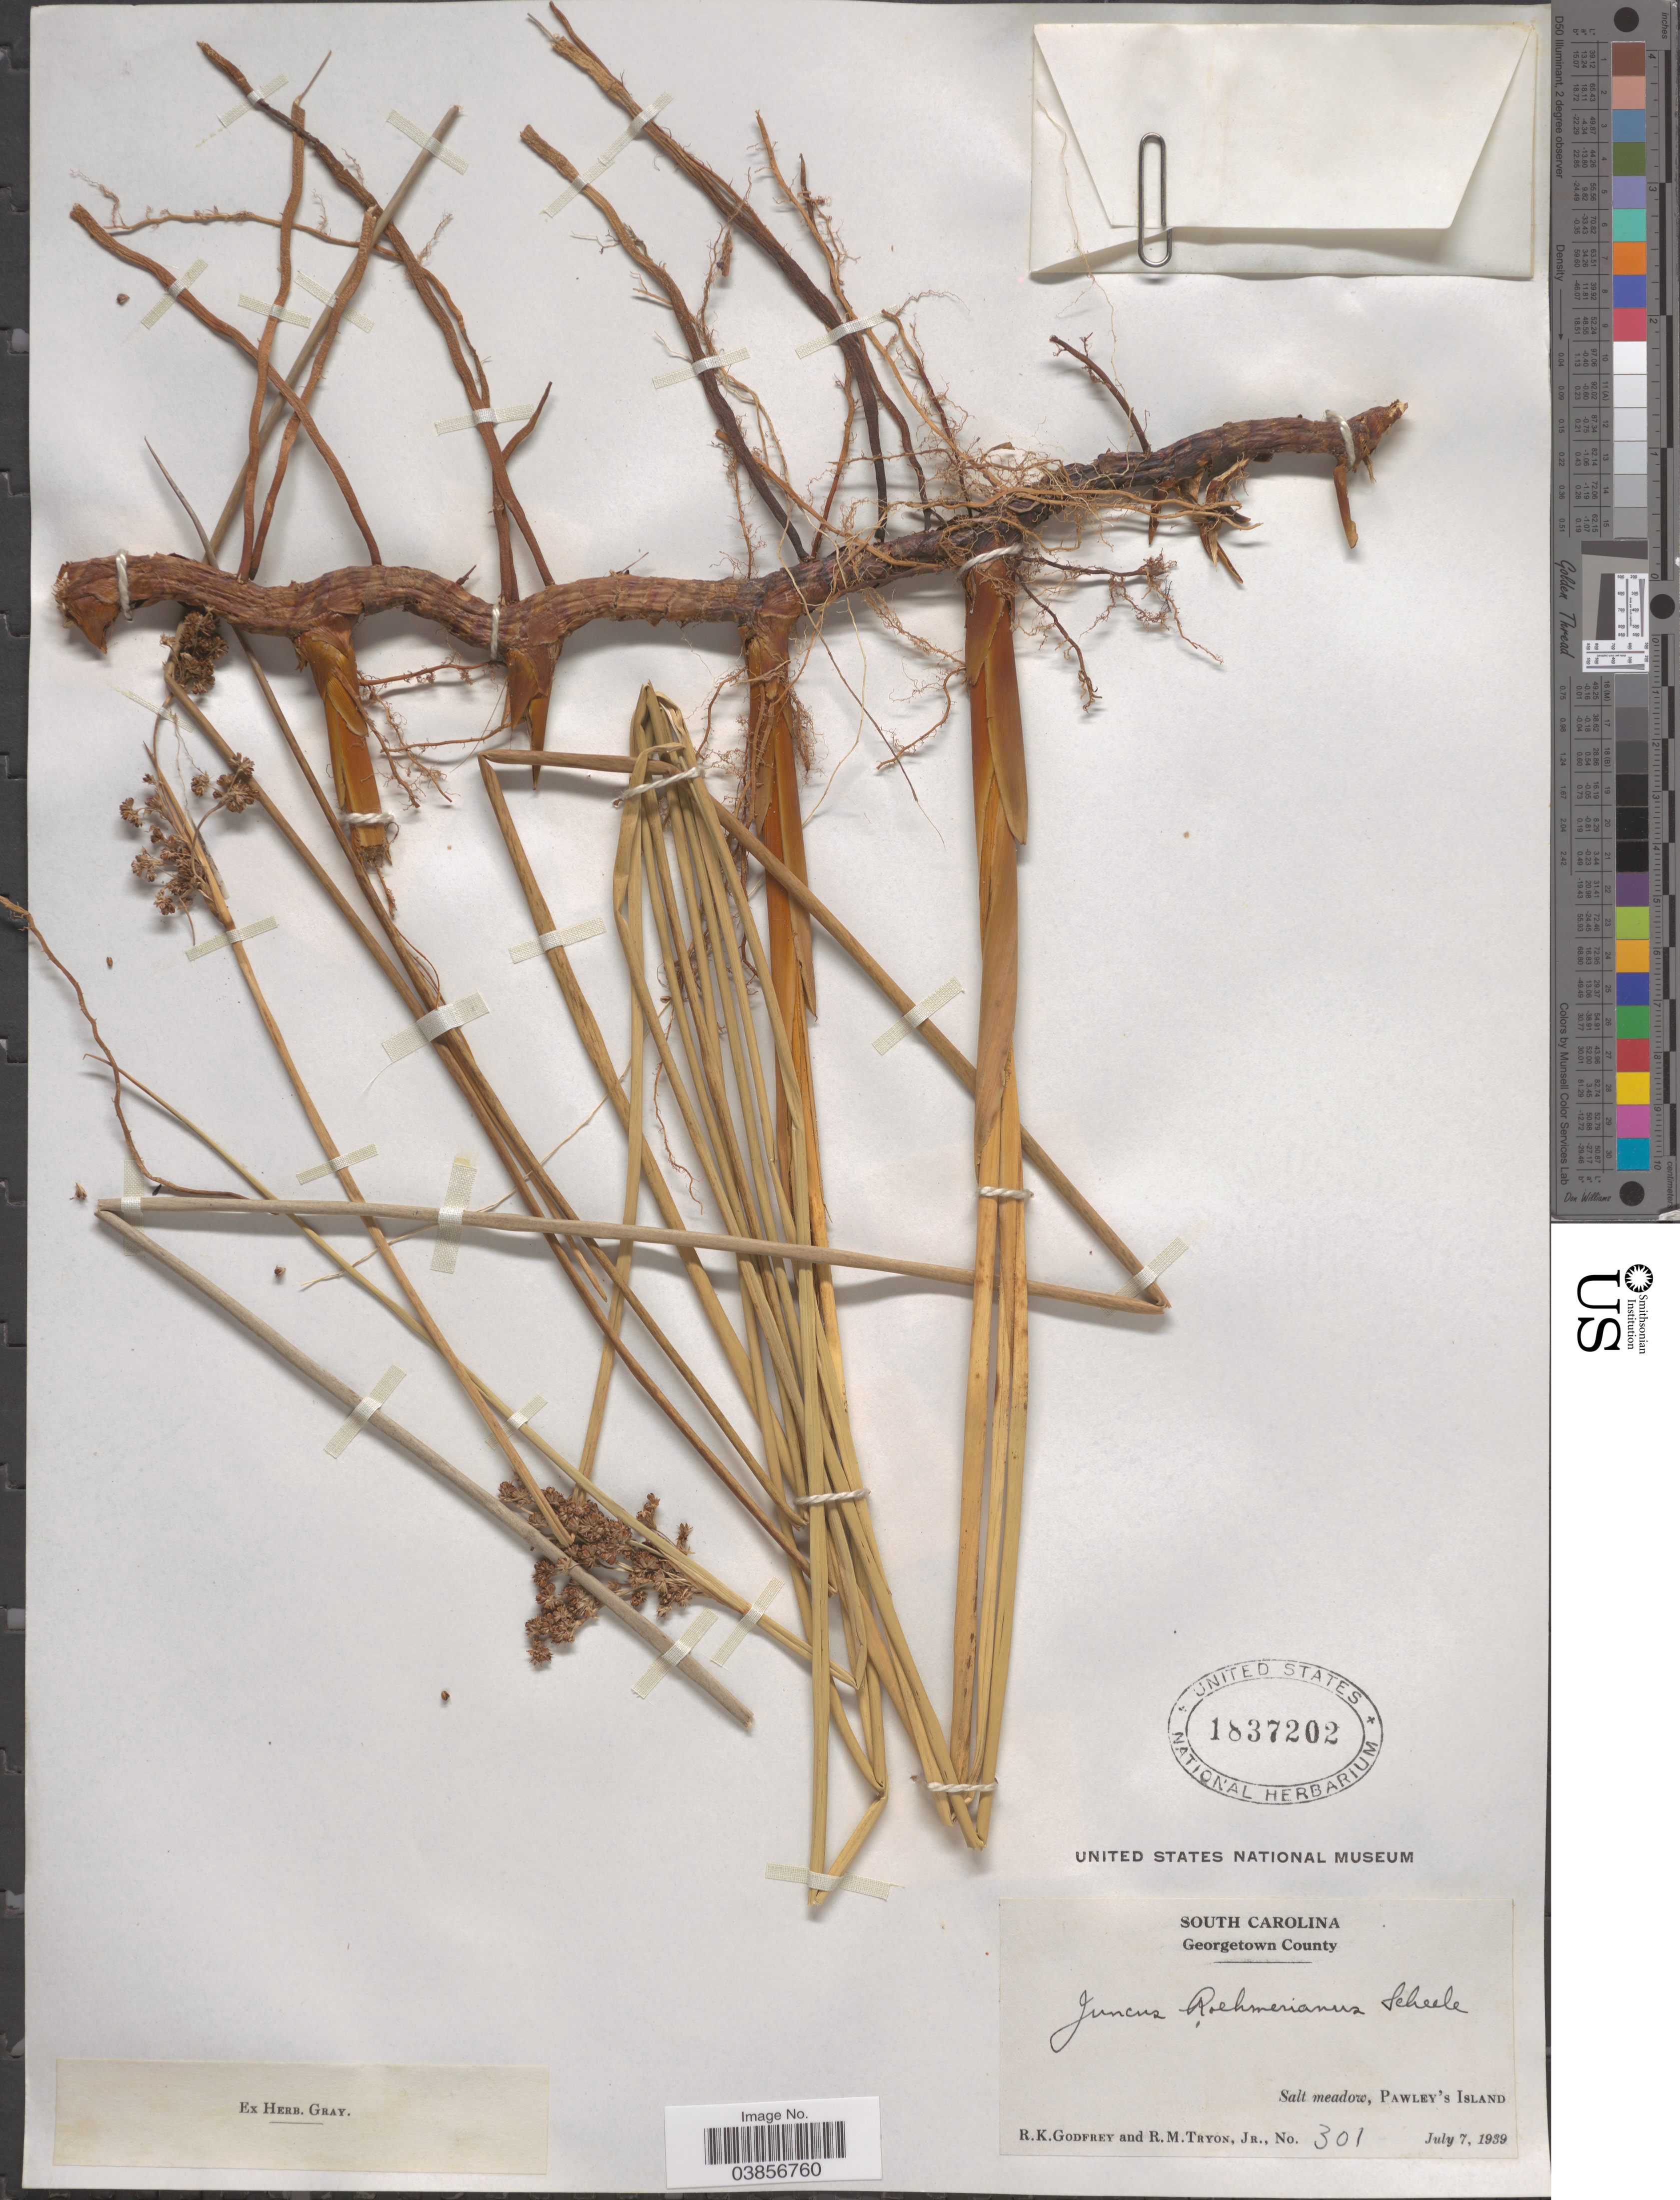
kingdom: Plantae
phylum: Tracheophyta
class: Liliopsida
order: Poales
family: Juncaceae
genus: Juncus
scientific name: Juncus roemerianus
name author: Scheele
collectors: R. K. Godfrey & R. Tryon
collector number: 301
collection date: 1939-07-07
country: United States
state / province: South Carolina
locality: Georgetown County. Pawley's Island.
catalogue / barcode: US 1837202